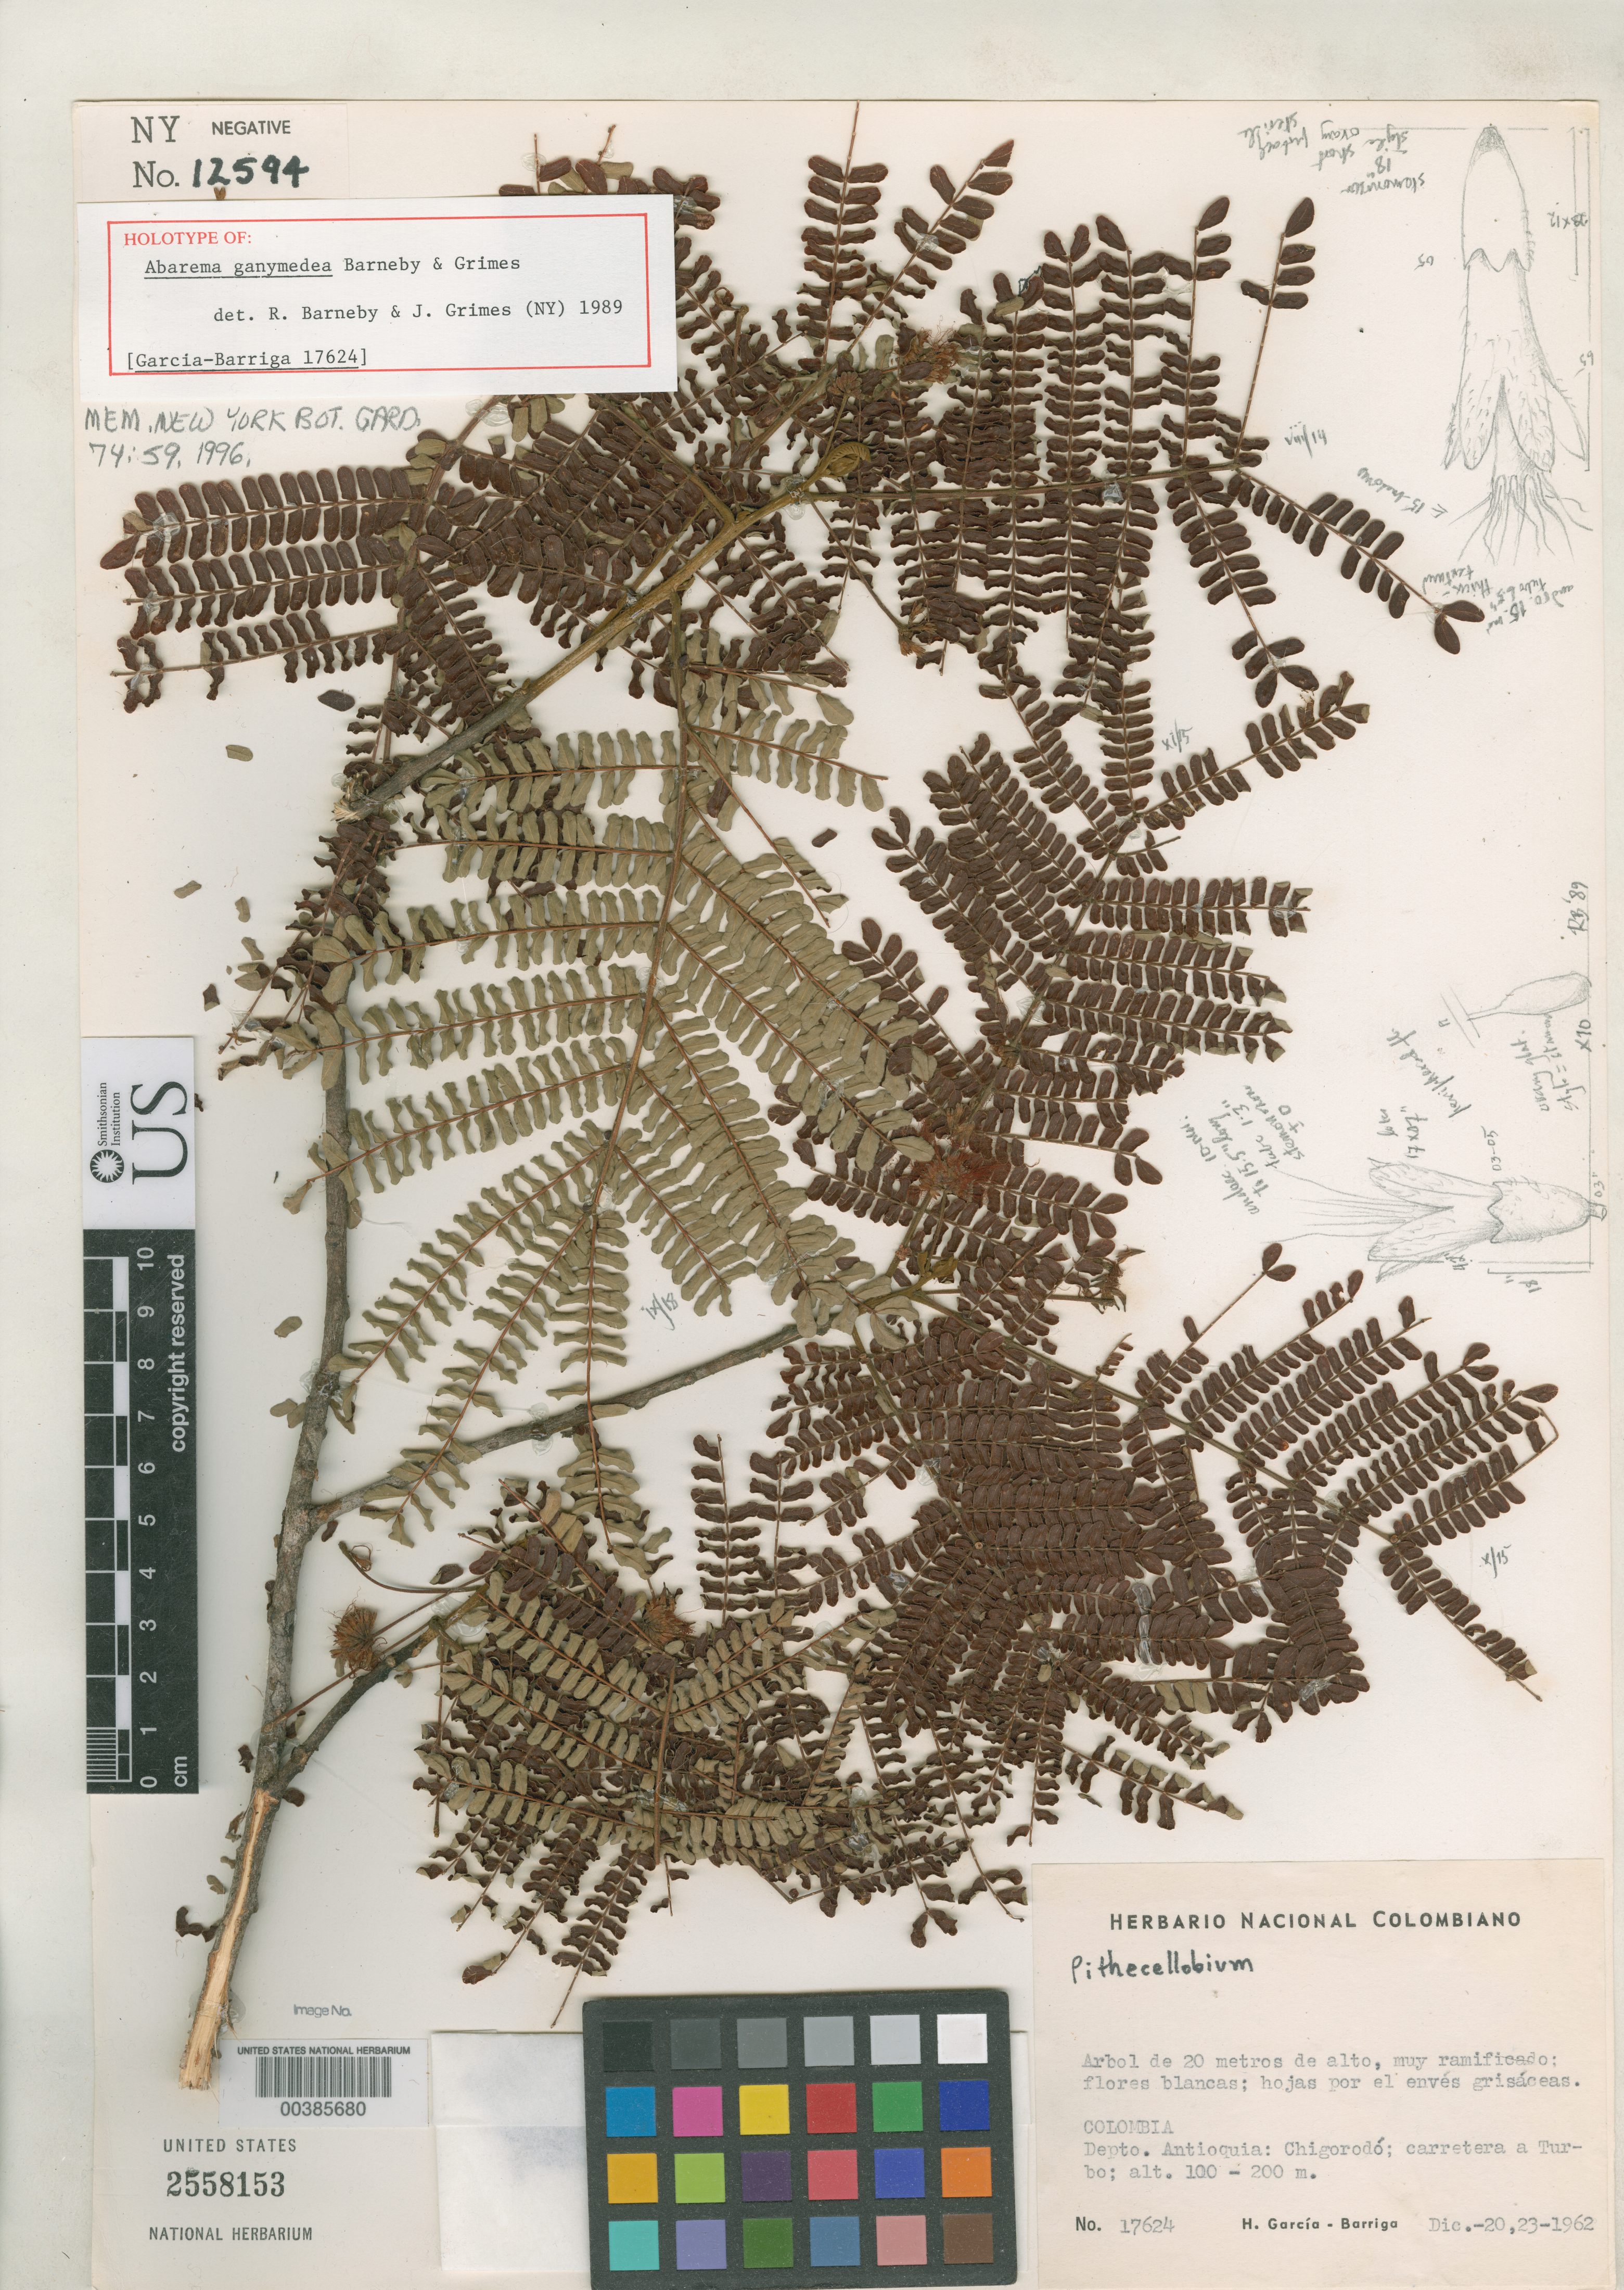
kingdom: Plantae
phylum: Tracheophyta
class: Magnoliopsida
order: Fabales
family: Fabaceae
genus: Abarema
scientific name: Abarema ganymedea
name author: Barneby & J.W. Grimes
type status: Holotype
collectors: H. García Barriga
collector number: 17624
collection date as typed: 20 Dec 1962 to 23 Dec 1962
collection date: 1962-12-20/1962-12-23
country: Colombia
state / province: Antioquia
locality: CHigordo, Carretera a Turbo.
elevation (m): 100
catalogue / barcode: US 2558153